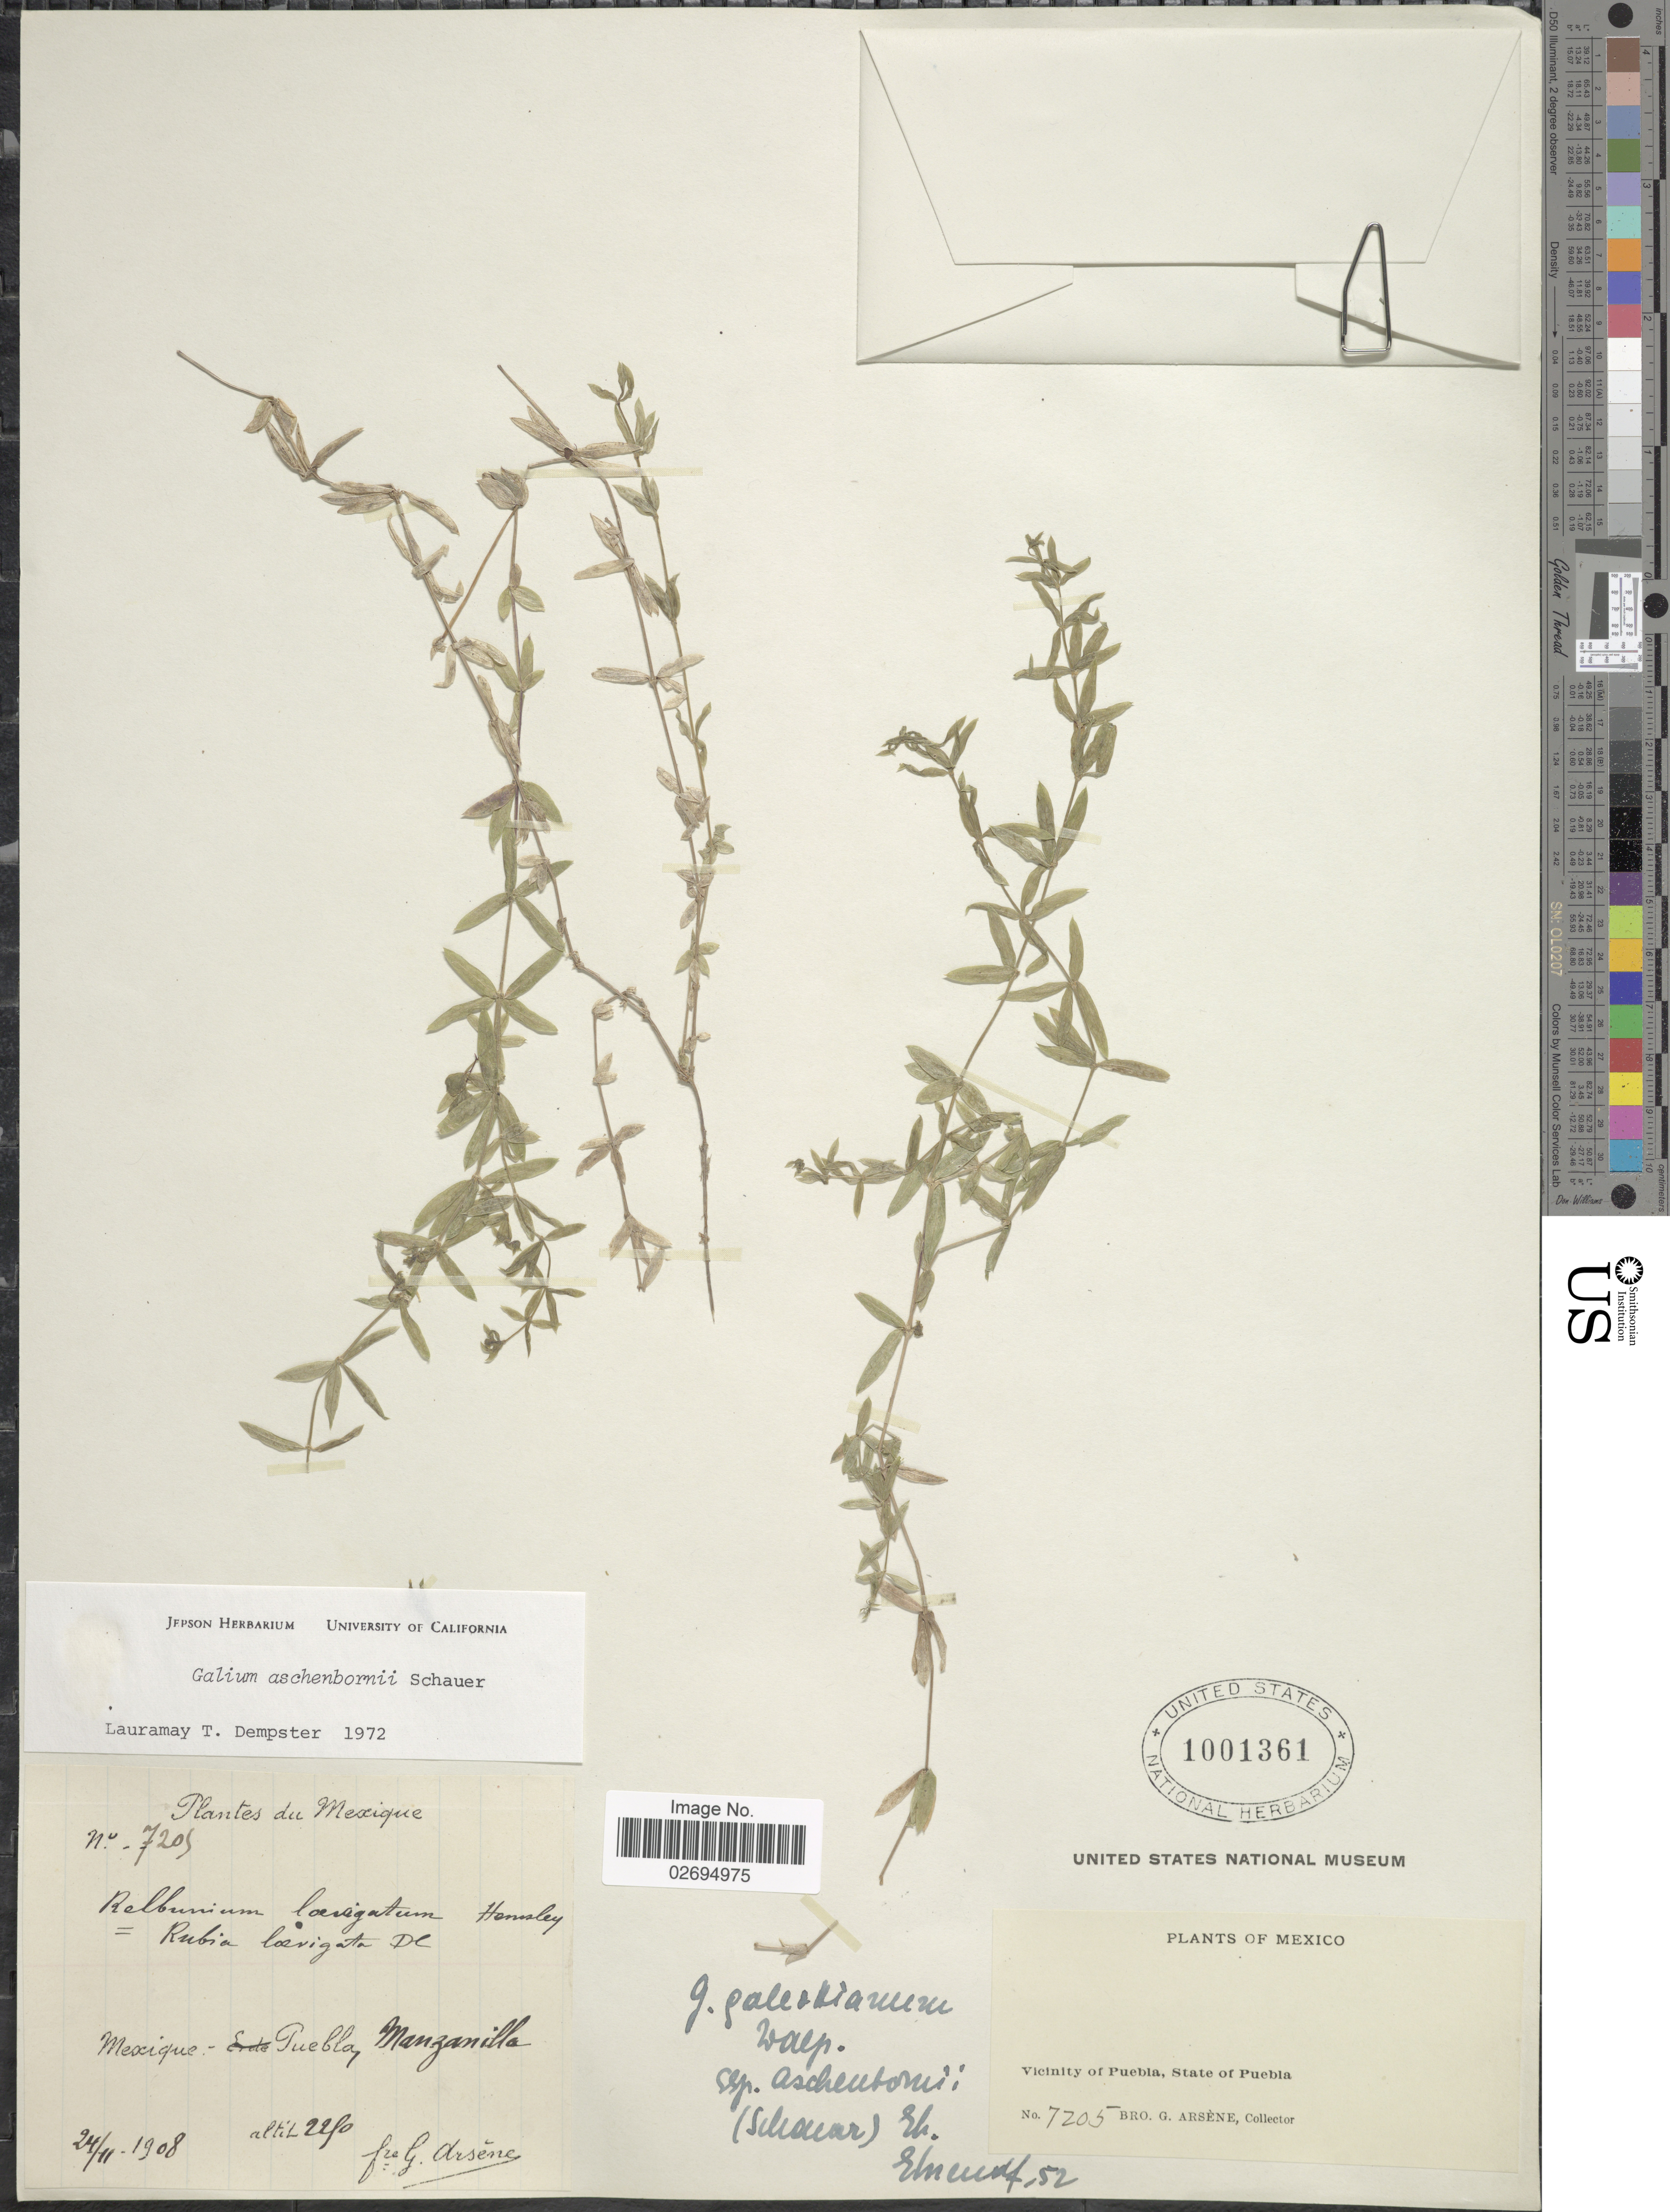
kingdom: Plantae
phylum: Tracheophyta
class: Magnoliopsida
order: Gentianales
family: Rubiaceae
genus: Galium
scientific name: Galium aschenbornii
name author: Schauer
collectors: Bro. G. Arsène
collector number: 7205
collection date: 1908-11-24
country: Mexico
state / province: Puebla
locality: Vicinity of Puebla, Manzanilla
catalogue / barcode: US 1001361